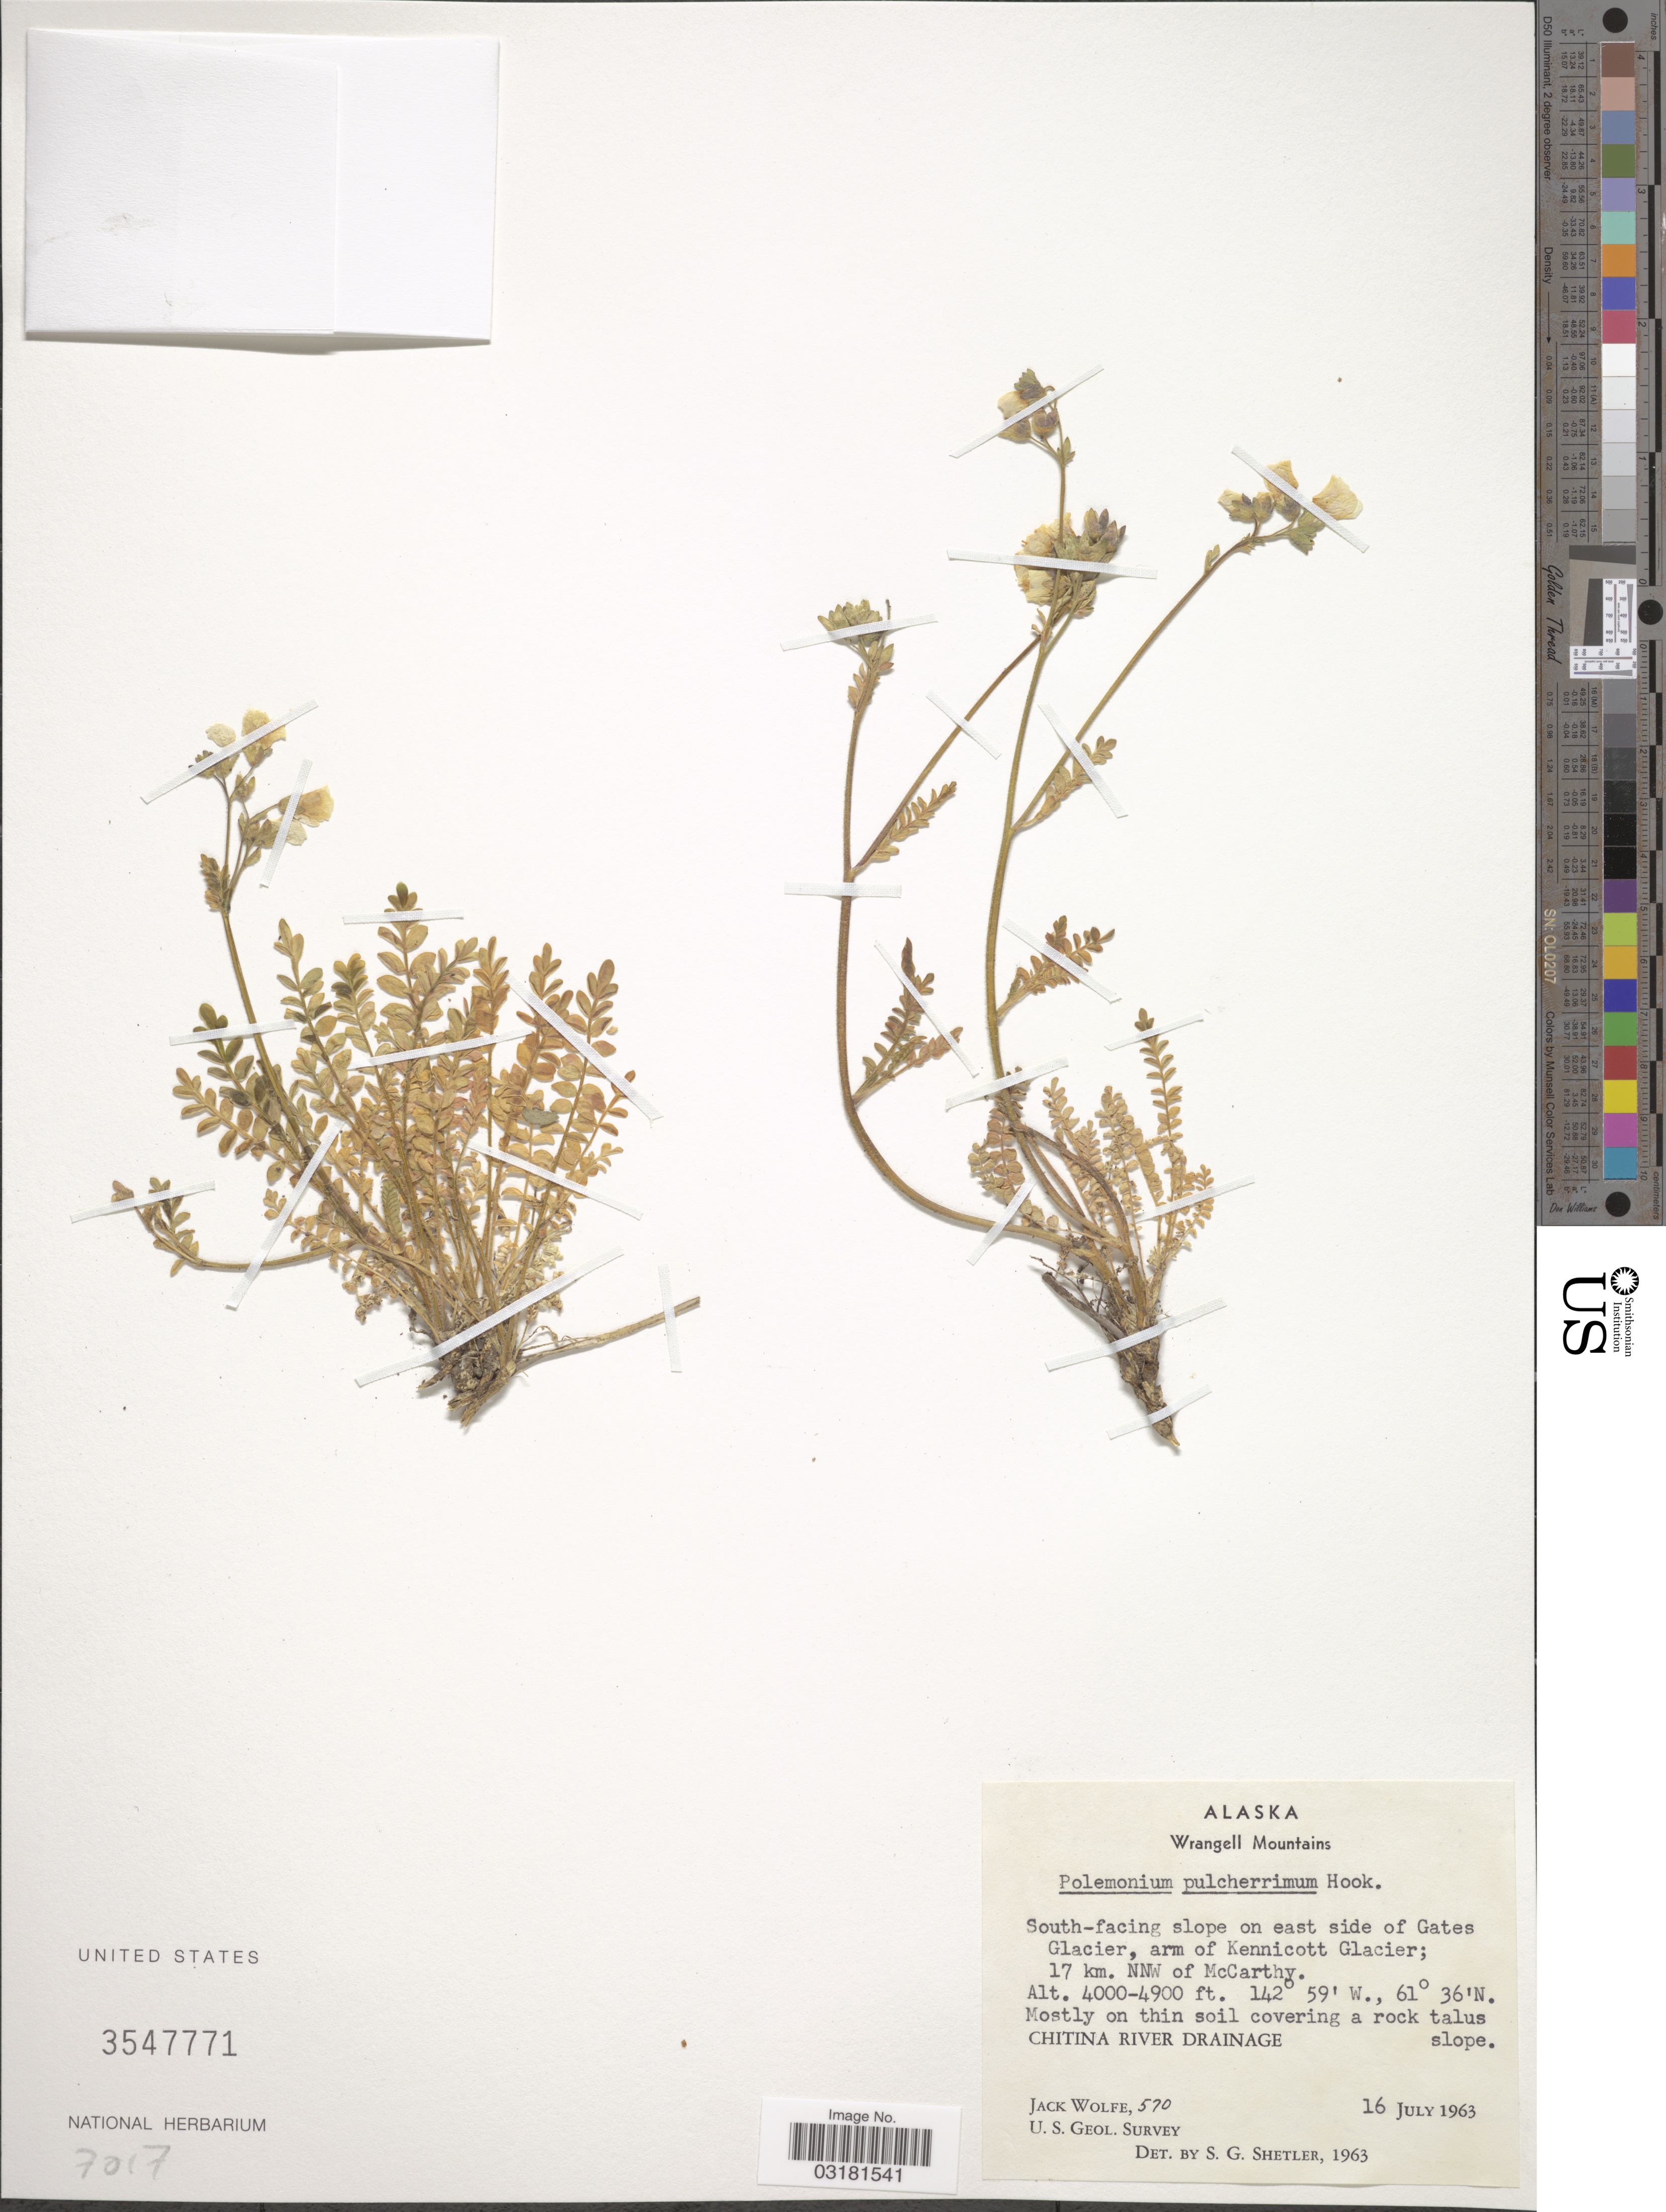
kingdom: Plantae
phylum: Tracheophyta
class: Magnoliopsida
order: Ericales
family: Polemoniaceae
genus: Polemonium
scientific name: Polemonium pulcherrimum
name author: Hook.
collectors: J. Wolfe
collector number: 570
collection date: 1963-07-16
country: United States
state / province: Alaska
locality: Wrangell Mountains, South-facing slope on east side of Gates Glacier, arm of Kennicott Glacier; 17 km. NNW of McCarthy. Chitina River Drainage.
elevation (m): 1219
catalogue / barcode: US 3547771